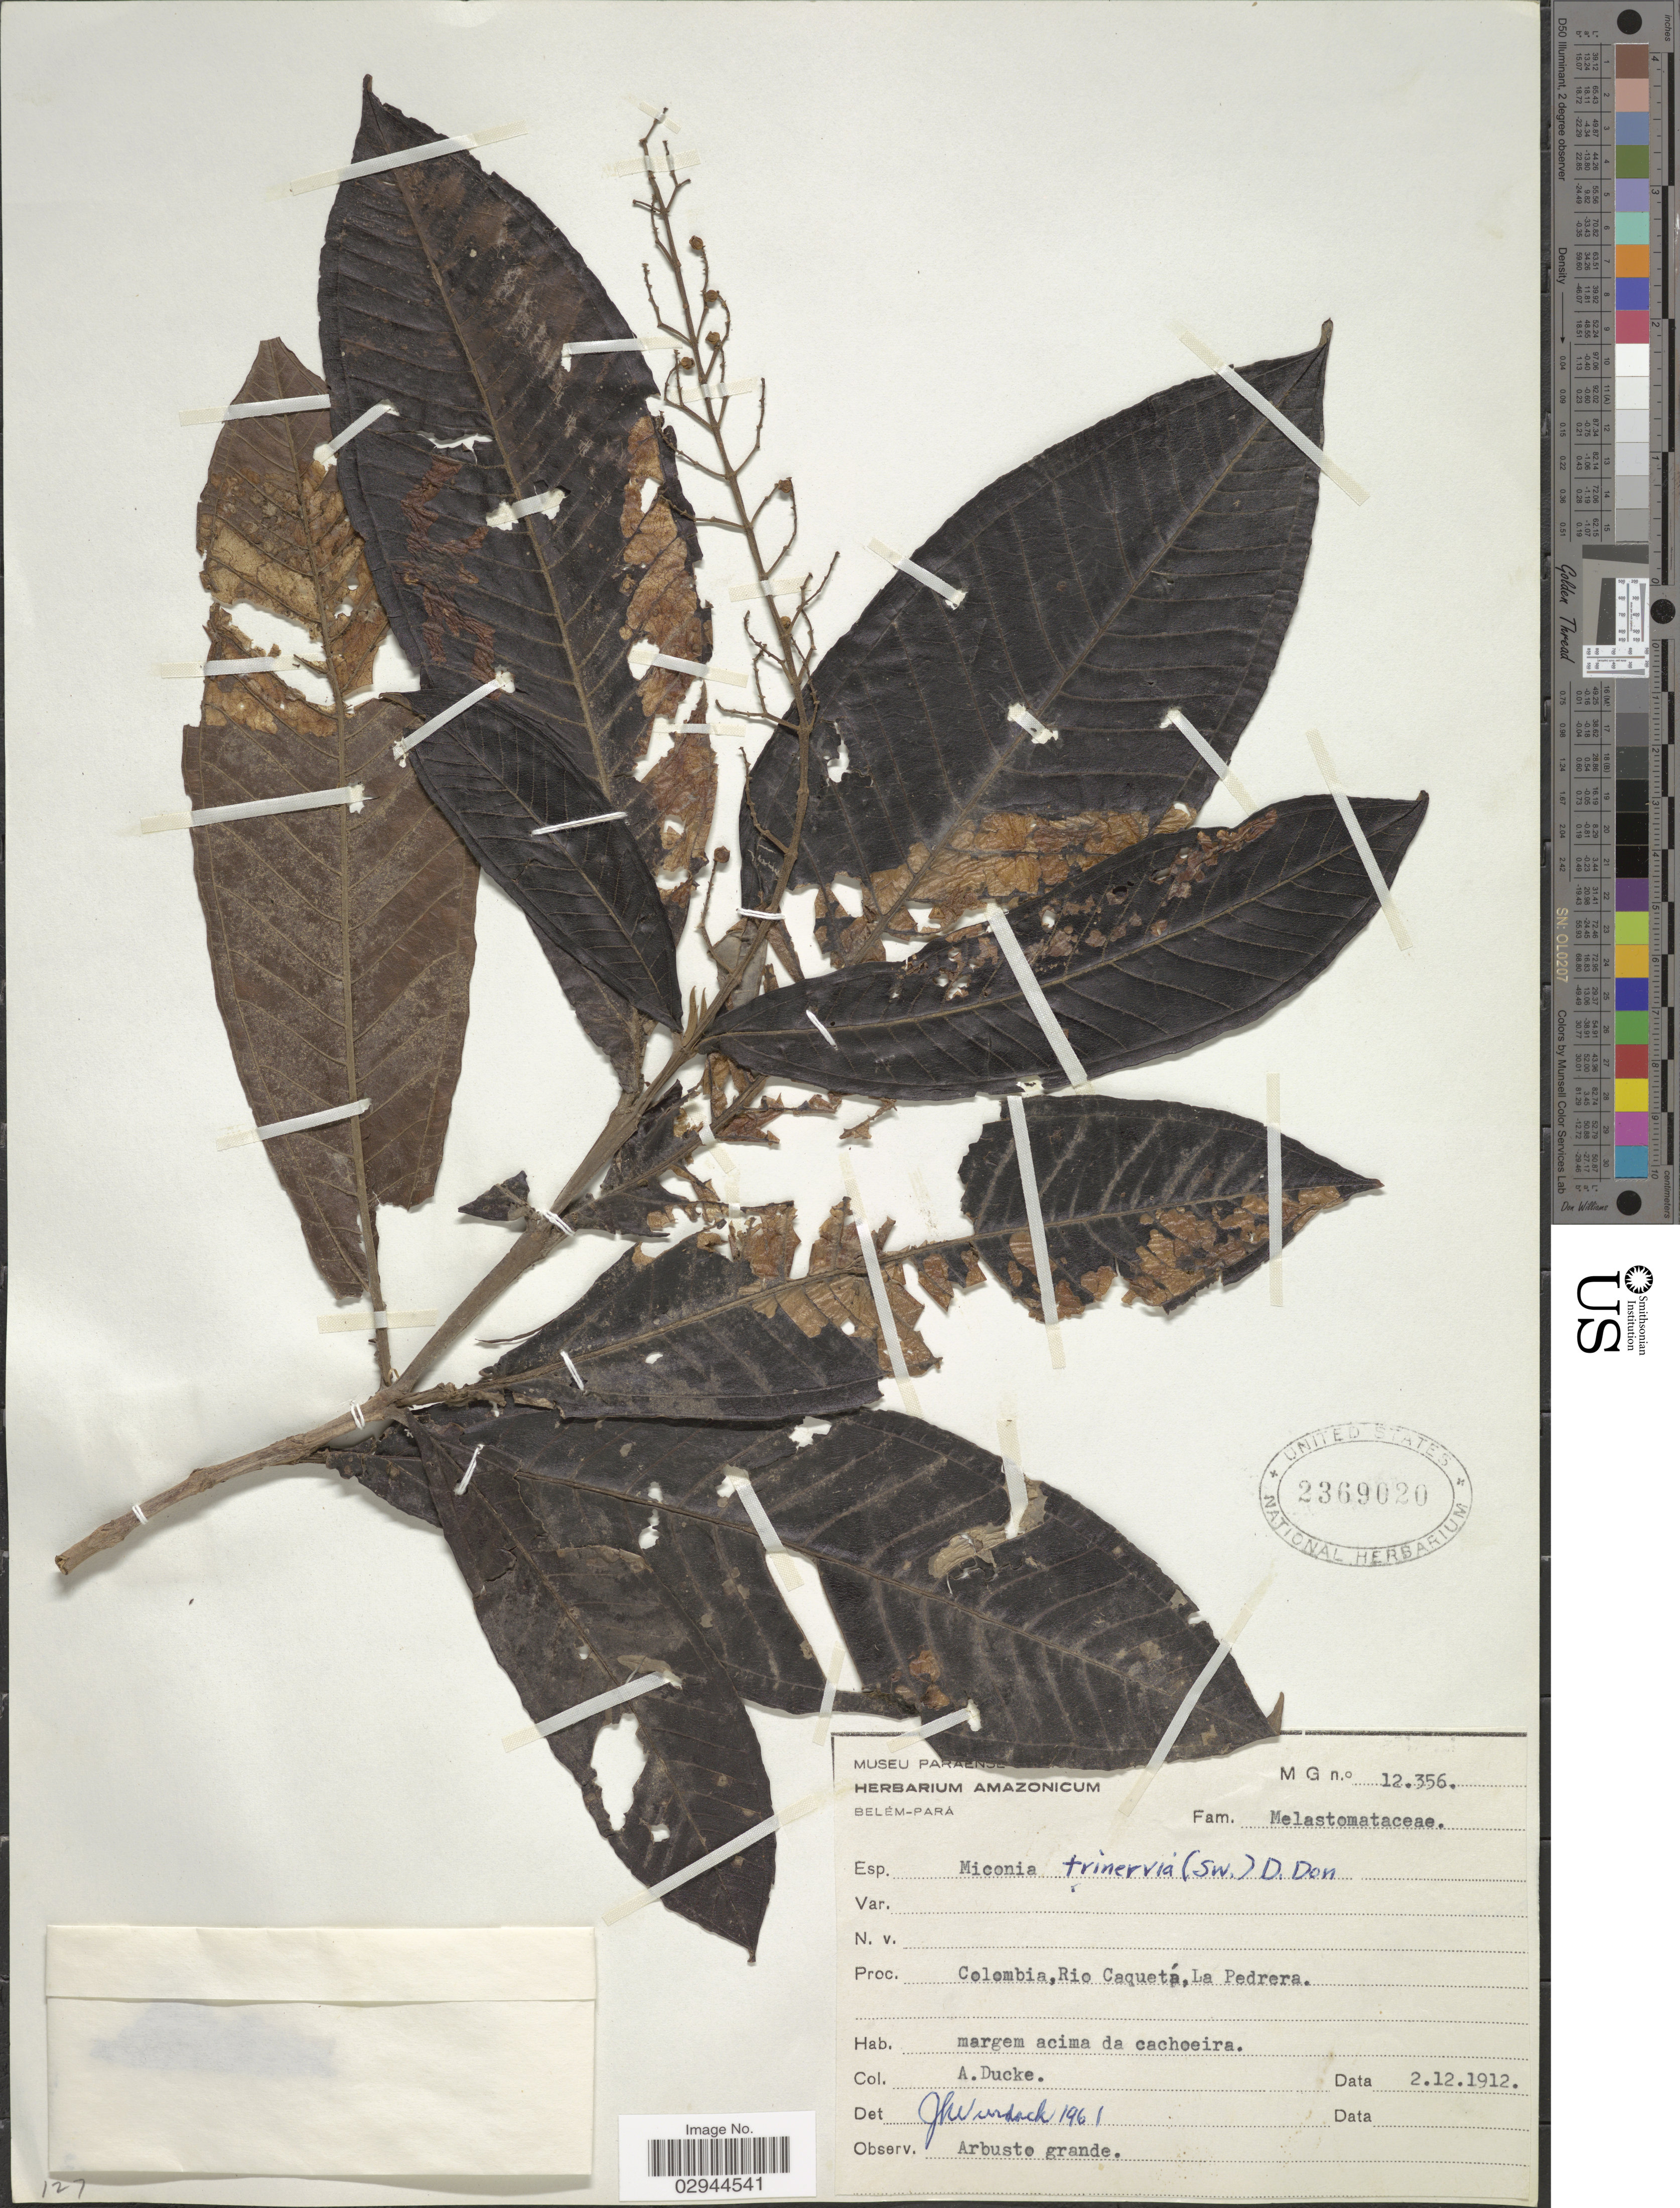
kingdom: Plantae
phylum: Tracheophyta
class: Magnoliopsida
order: Myrtales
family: Melastomataceae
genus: Miconia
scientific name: Miconia trinervia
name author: (Sw.) D. Don ex Loudon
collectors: A. Ducke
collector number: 12356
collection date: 1912-02-12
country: Colombia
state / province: Amazônas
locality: Proc. Rio Caquetá, La Pedrera.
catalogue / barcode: US 2369020